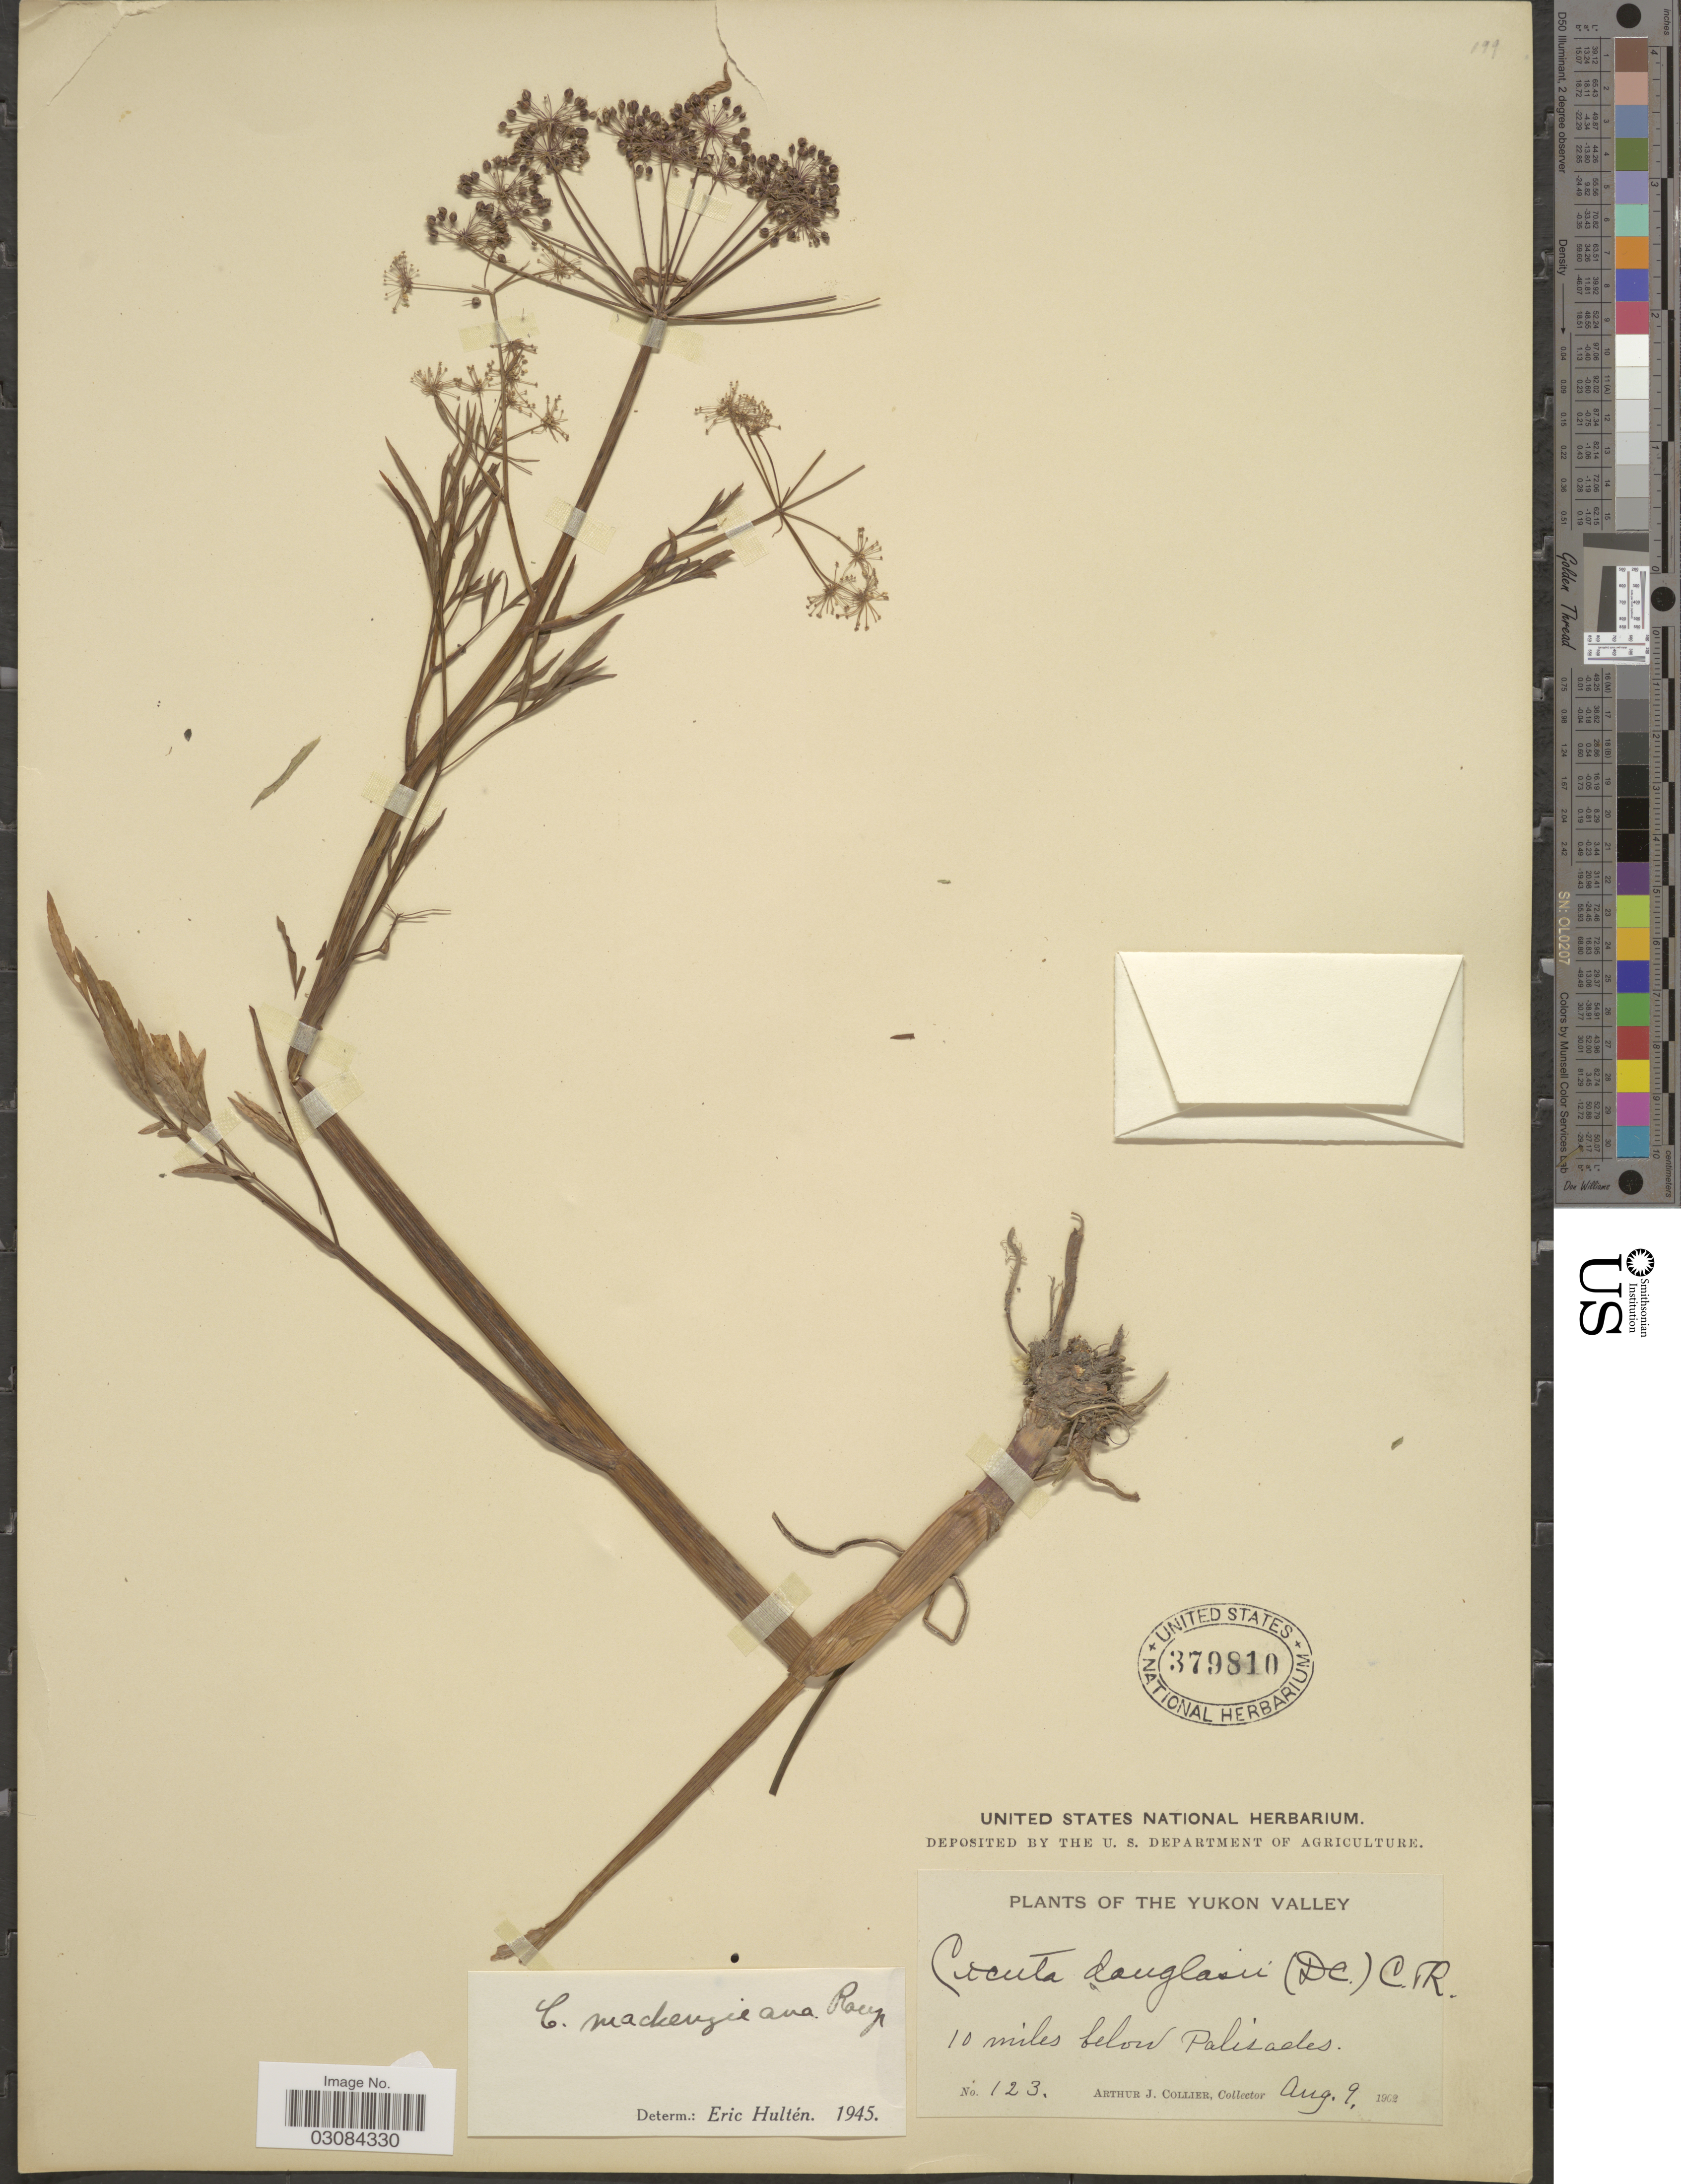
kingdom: Plantae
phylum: Tracheophyta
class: Magnoliopsida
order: Apiales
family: Apiaceae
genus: Cicuta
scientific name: Cicuta mackenzieana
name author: Raup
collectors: A. Collier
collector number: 123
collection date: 1902-08-09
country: Canada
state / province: Yukon Territory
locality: The Yukon Valley. 10 miles below Palisades.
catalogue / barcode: US 379810